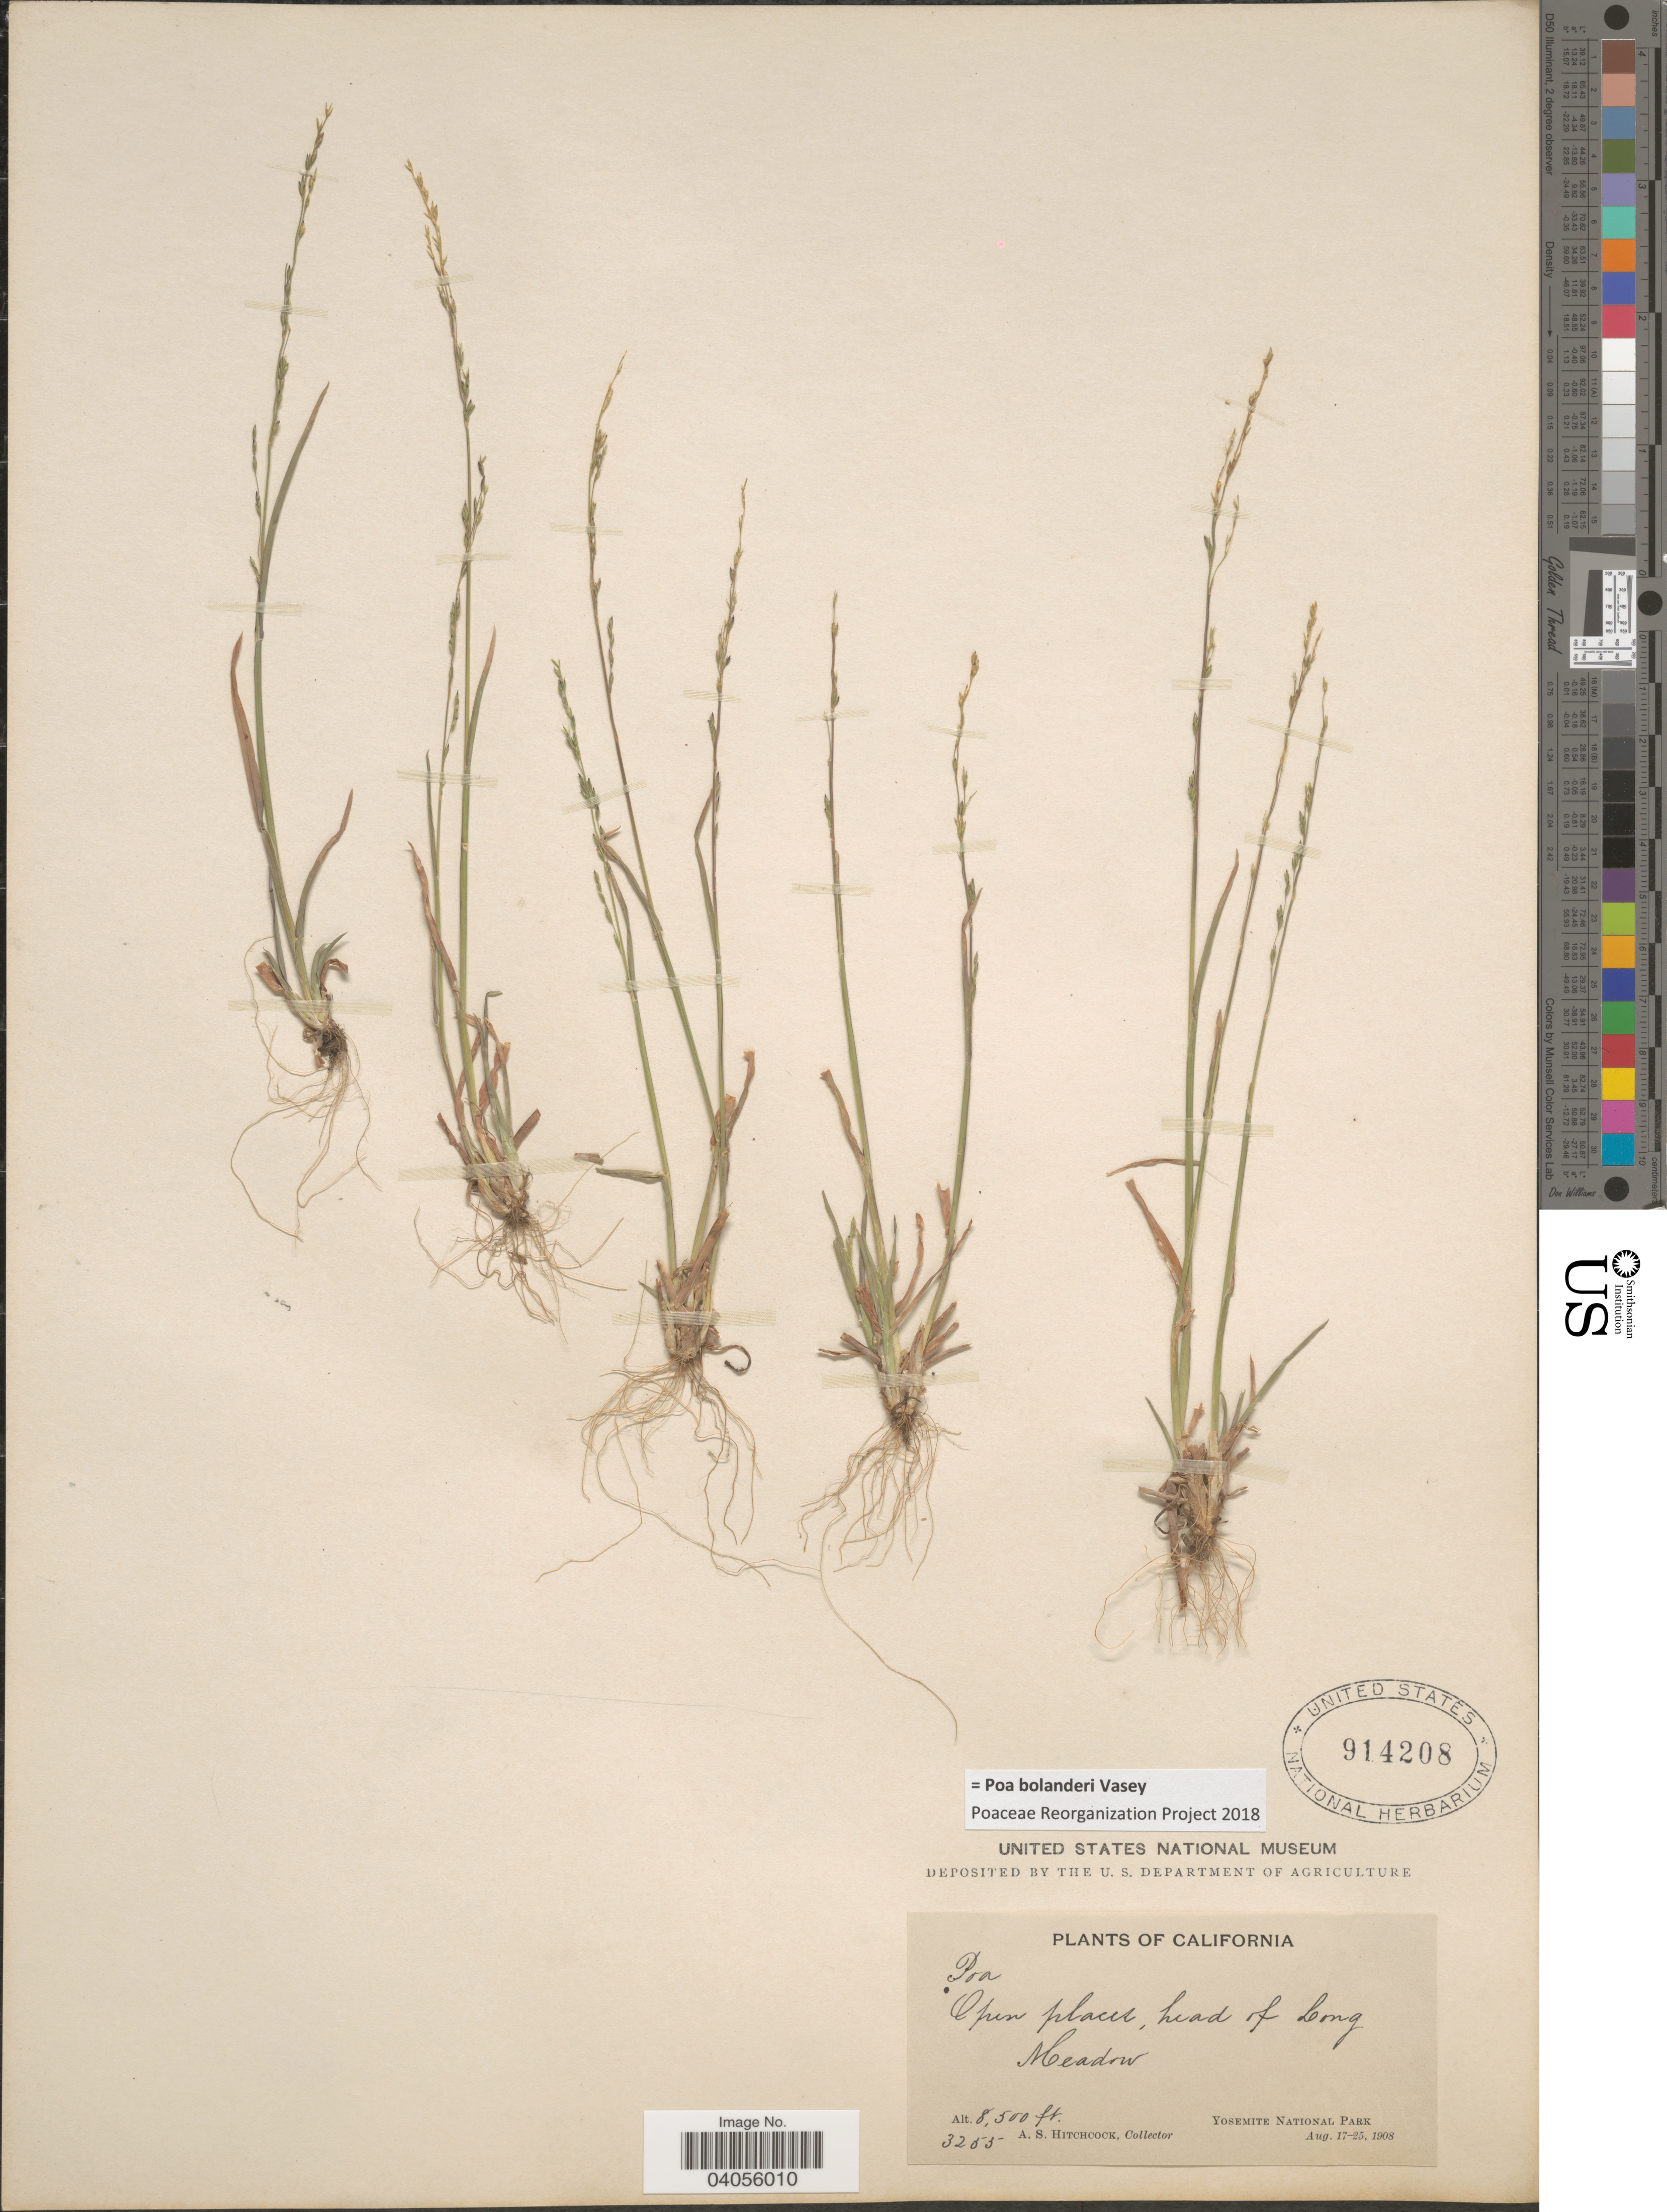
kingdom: Plantae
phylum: Tracheophyta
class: Liliopsida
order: Poales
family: Poaceae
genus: Poa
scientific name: Poa bolanderi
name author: Vasey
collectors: A. S. Hitchcock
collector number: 3255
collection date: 1908-08-17/1908-08-25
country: United States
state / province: California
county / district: Mariposa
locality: Open places, head of Long Meadow. Yosemite National Park.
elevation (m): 2591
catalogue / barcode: US 914208